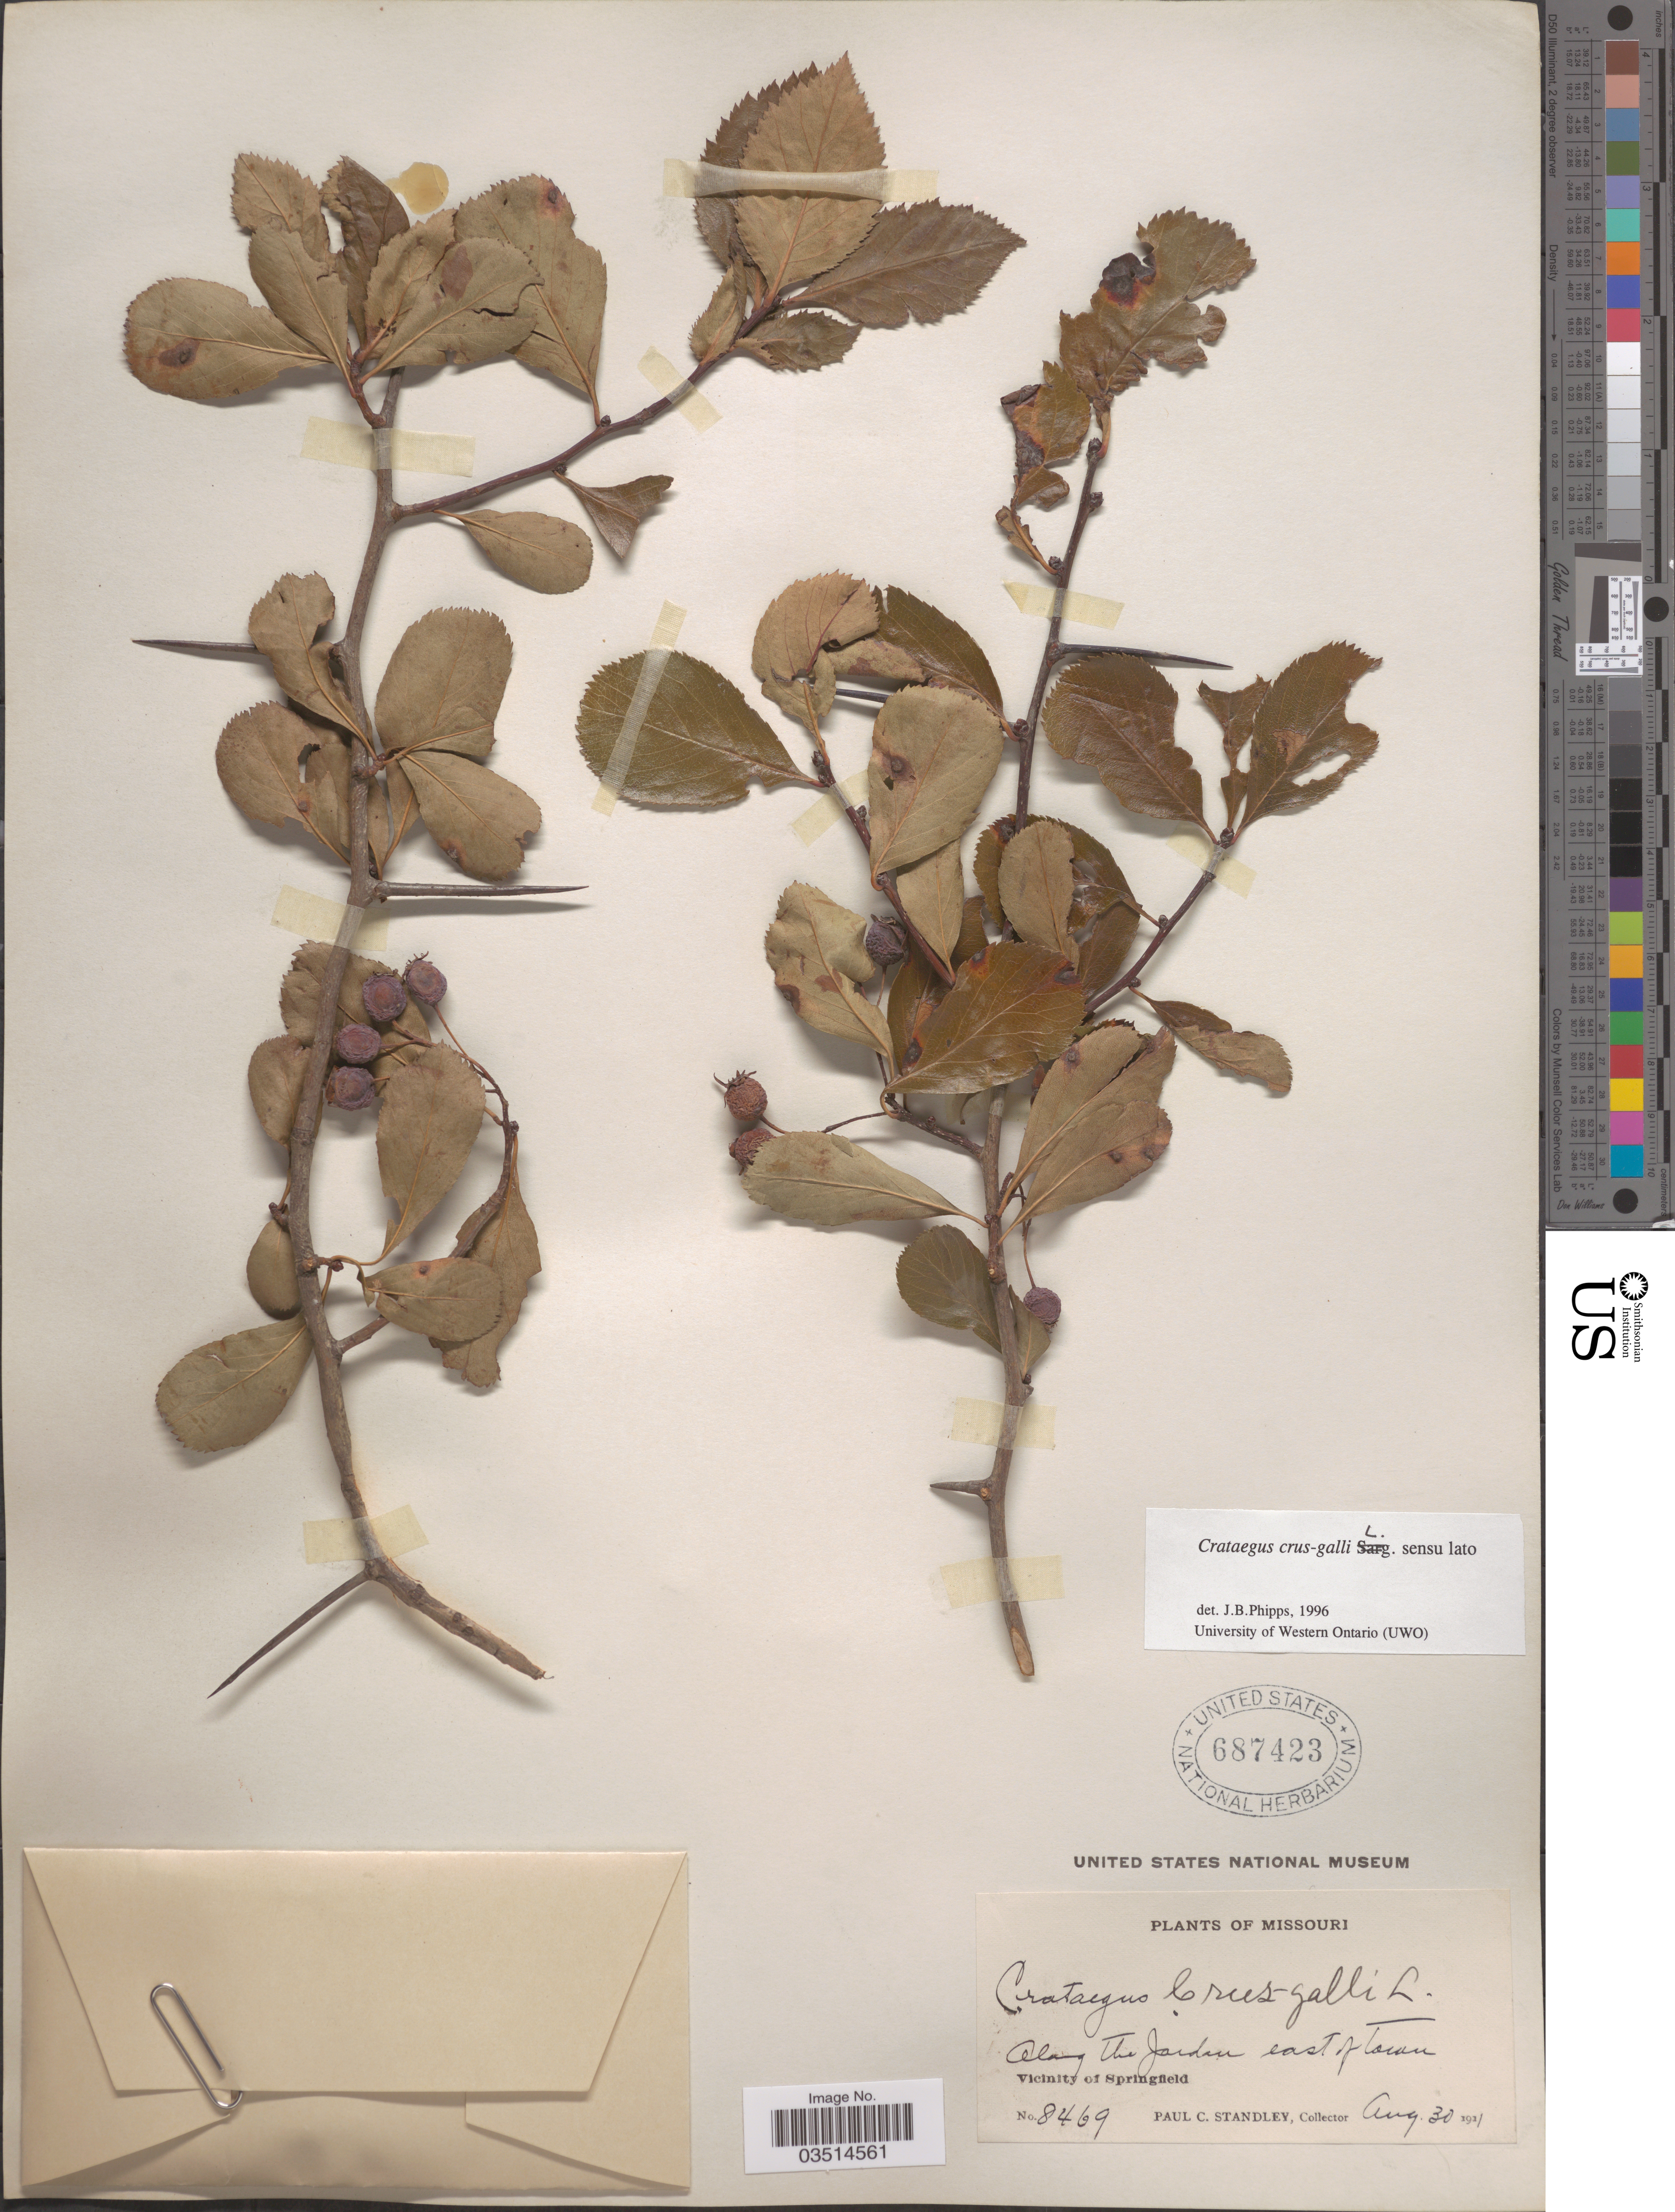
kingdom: Plantae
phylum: Tracheophyta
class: Magnoliopsida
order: Rosales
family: Rosaceae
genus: Crataegus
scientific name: Crataegus crus-galli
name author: L.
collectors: P. C. Standley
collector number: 8469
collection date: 1911-08-30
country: United States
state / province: Missouri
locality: Along The Garden east of Town. Vicinity of Springfield.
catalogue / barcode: US 687423